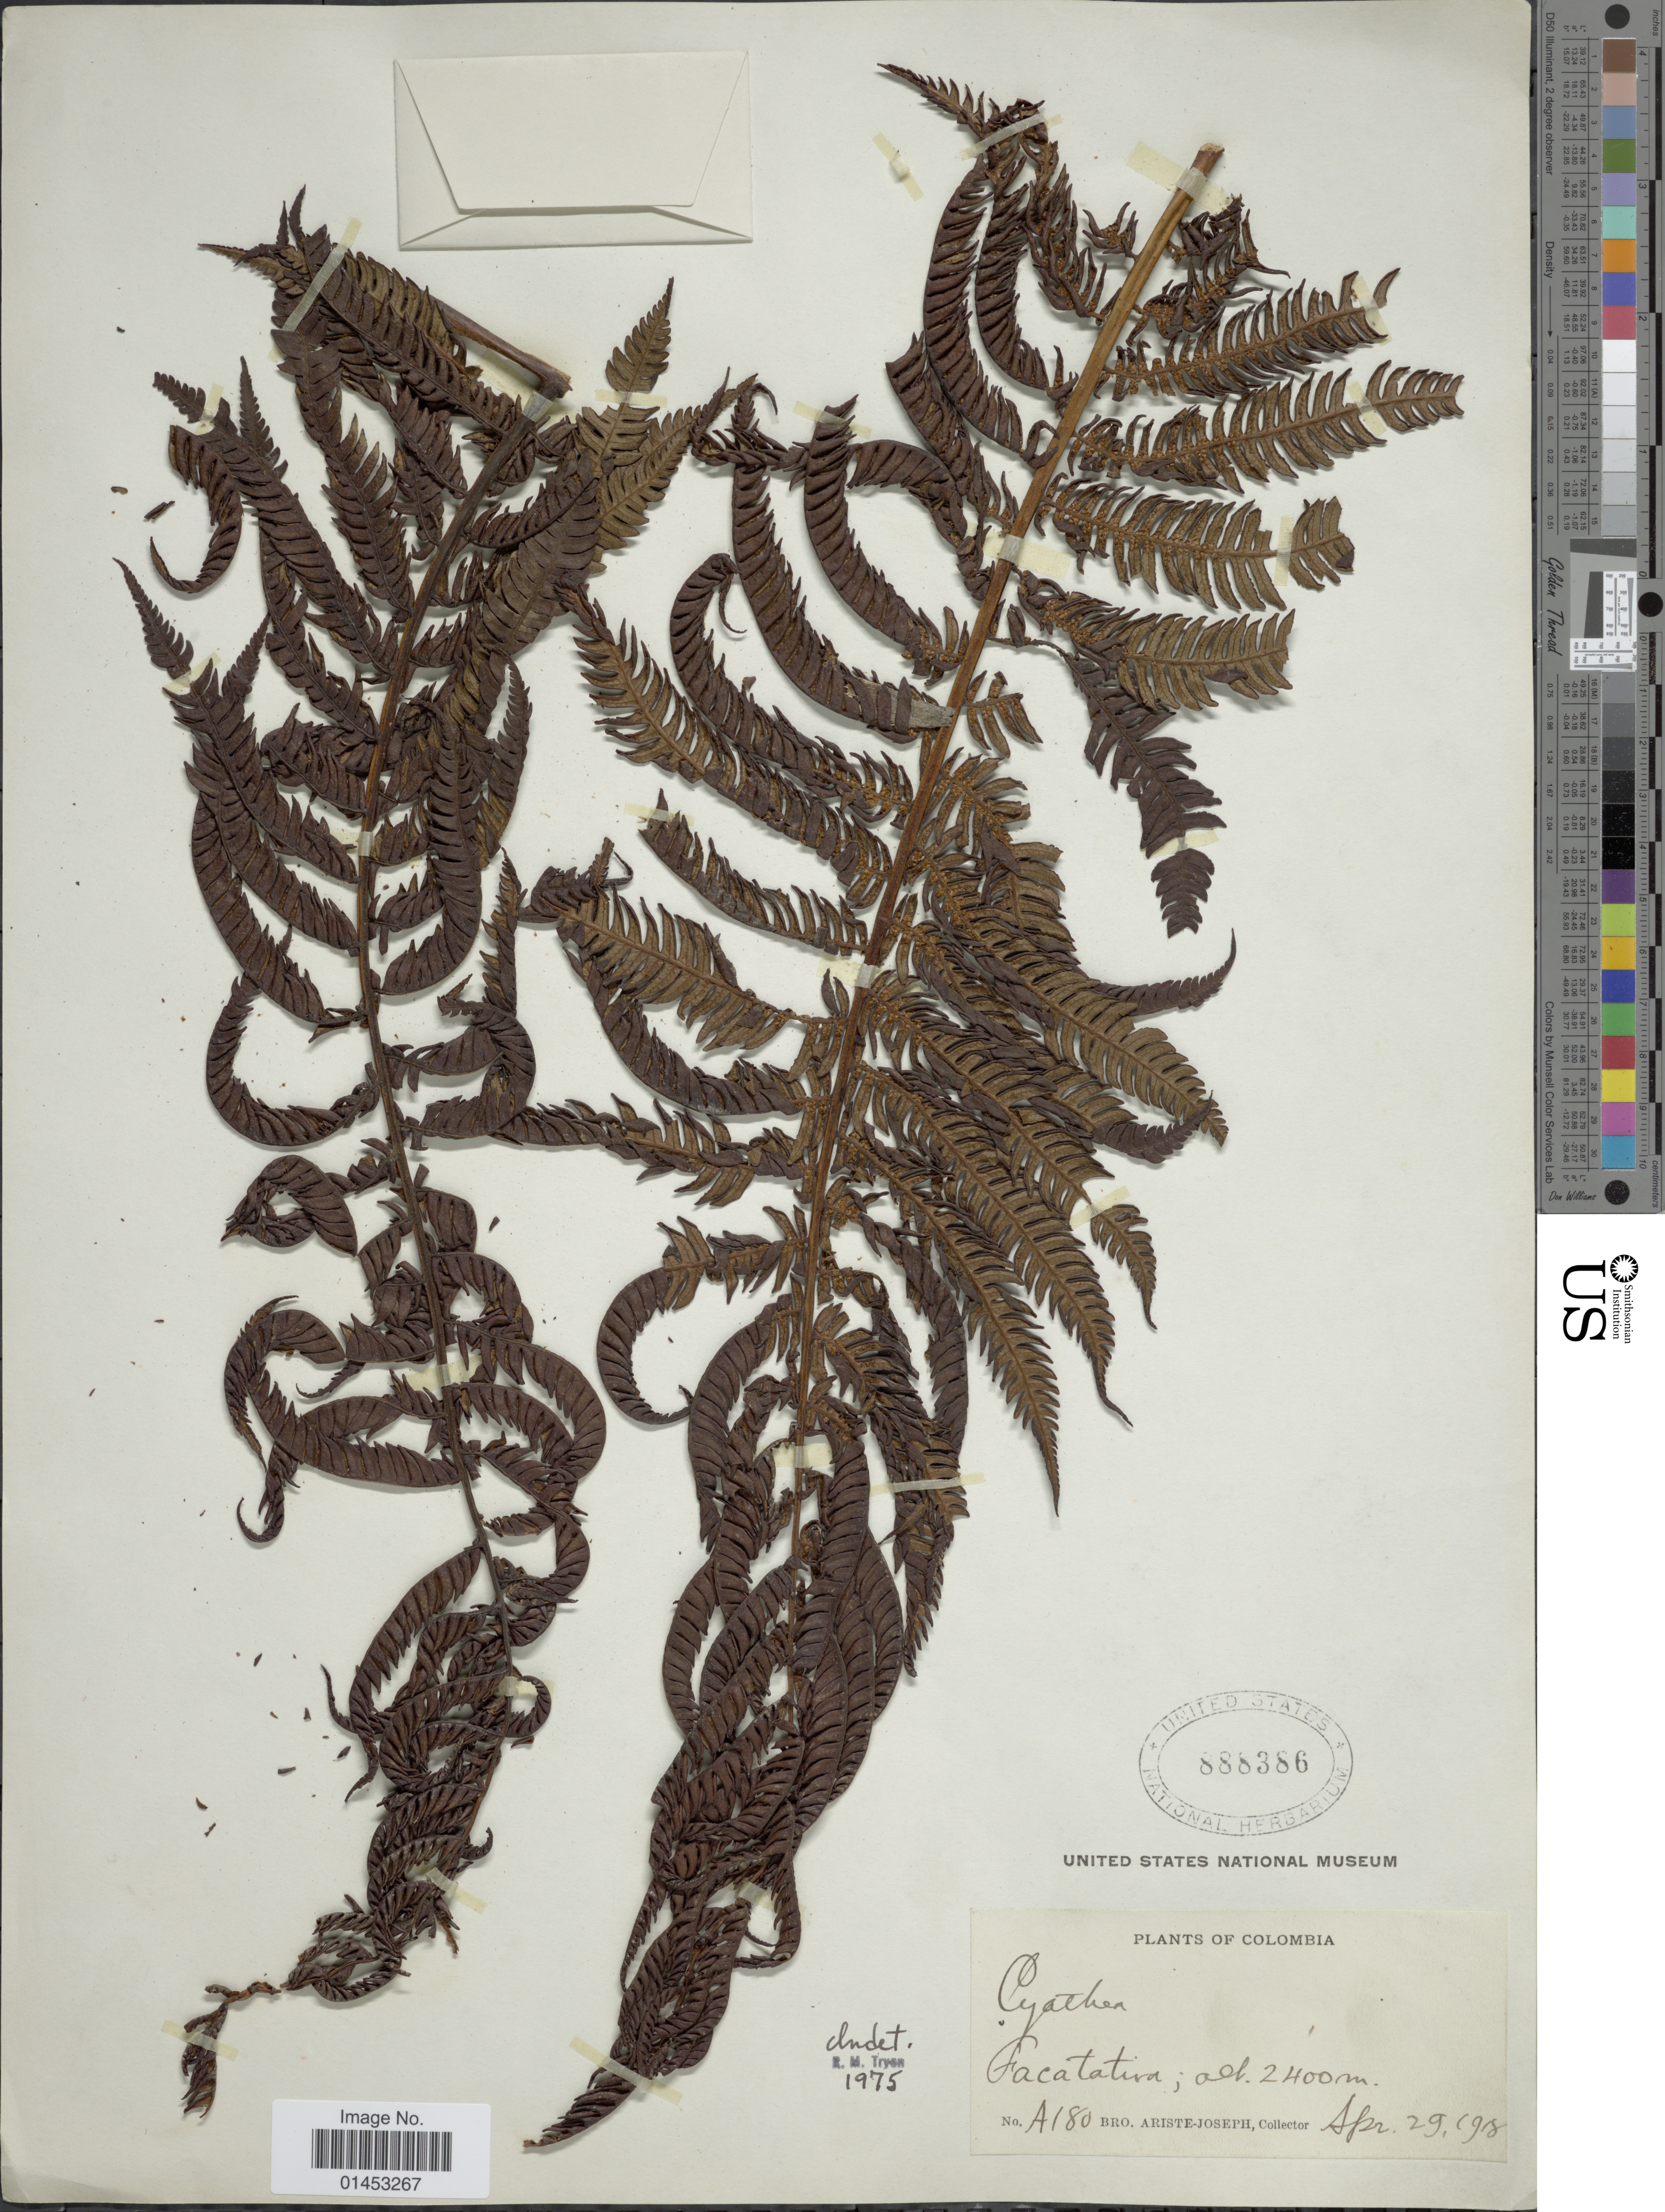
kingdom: Plantae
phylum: Tracheophyta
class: Polypodiopsida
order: Cyatheales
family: Cyatheaceae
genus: Cyathea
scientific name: Cyathea sp.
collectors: Bro. Ariste-Joseph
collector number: A180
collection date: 1918-04-29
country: Colombia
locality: Facatatira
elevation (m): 2400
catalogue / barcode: US 888386